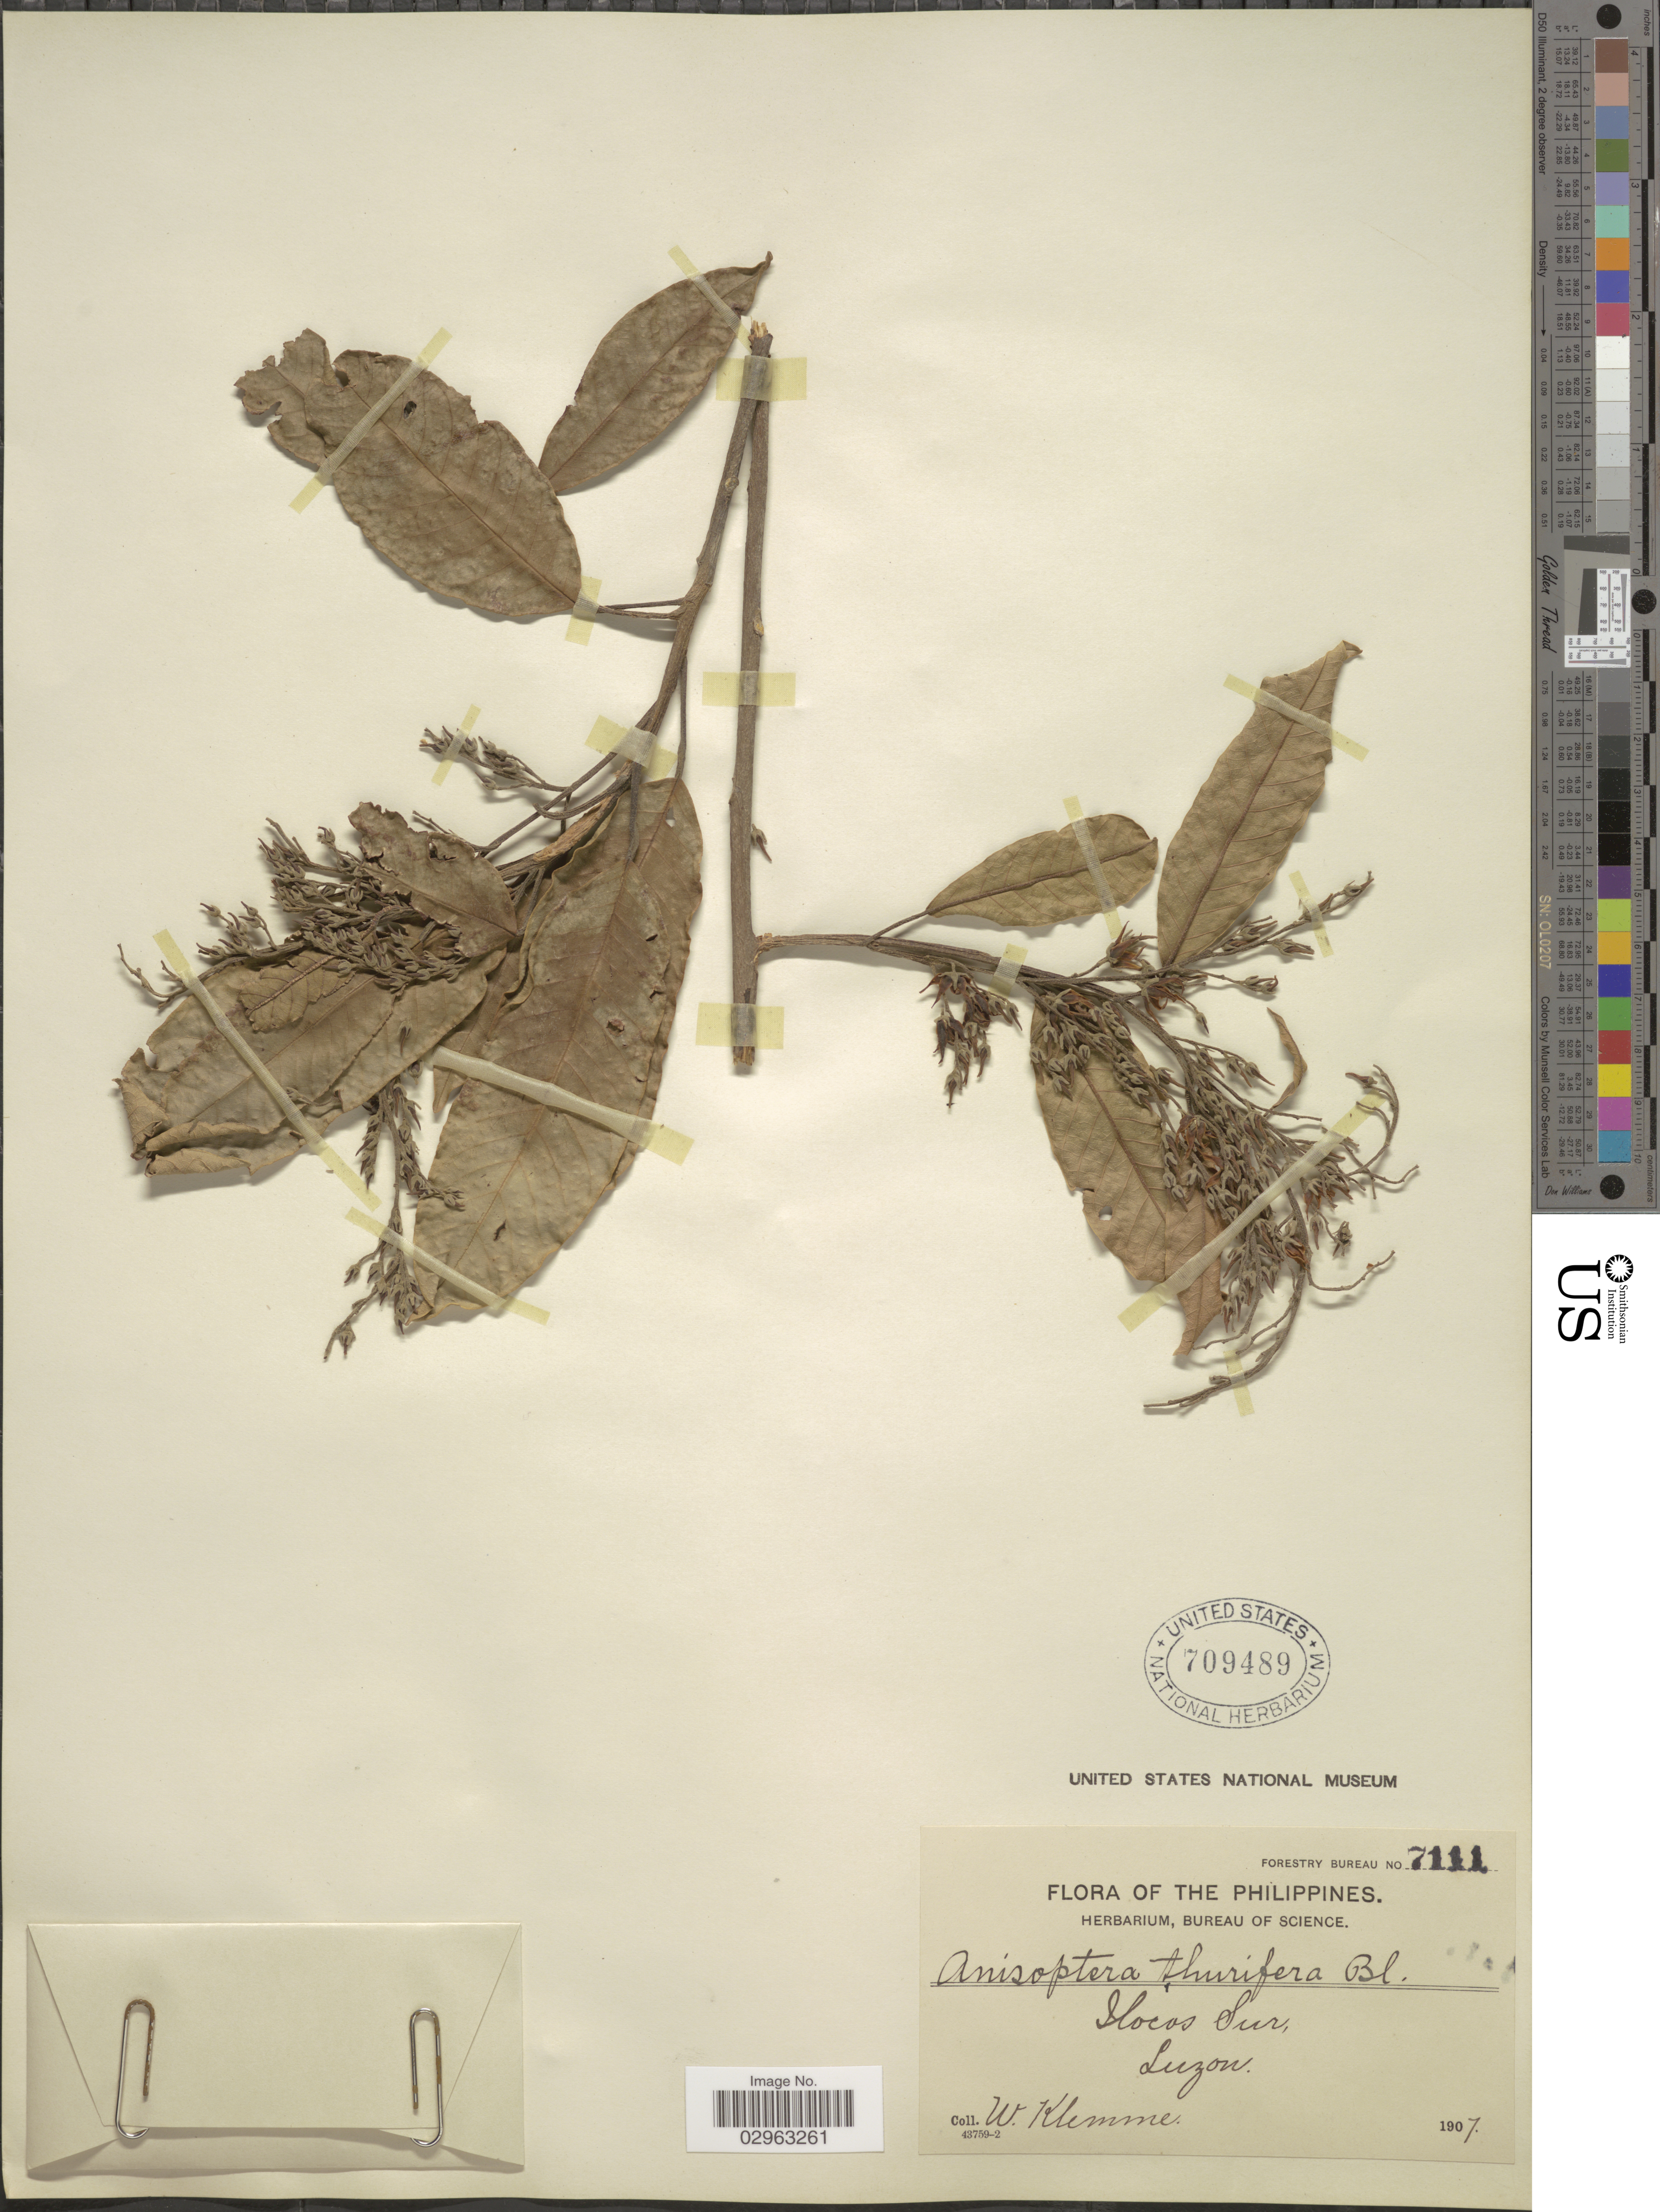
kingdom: Plantae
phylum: Tracheophyta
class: Magnoliopsida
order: Malvales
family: Dipterocarpaceae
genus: Anisoptera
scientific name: Anisoptera sp.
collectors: W. Klemme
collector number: Forestry Bureau 7111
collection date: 1907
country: Philippines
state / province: Ilocos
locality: Ilocos Sur. Luzon.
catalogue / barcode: US 709489